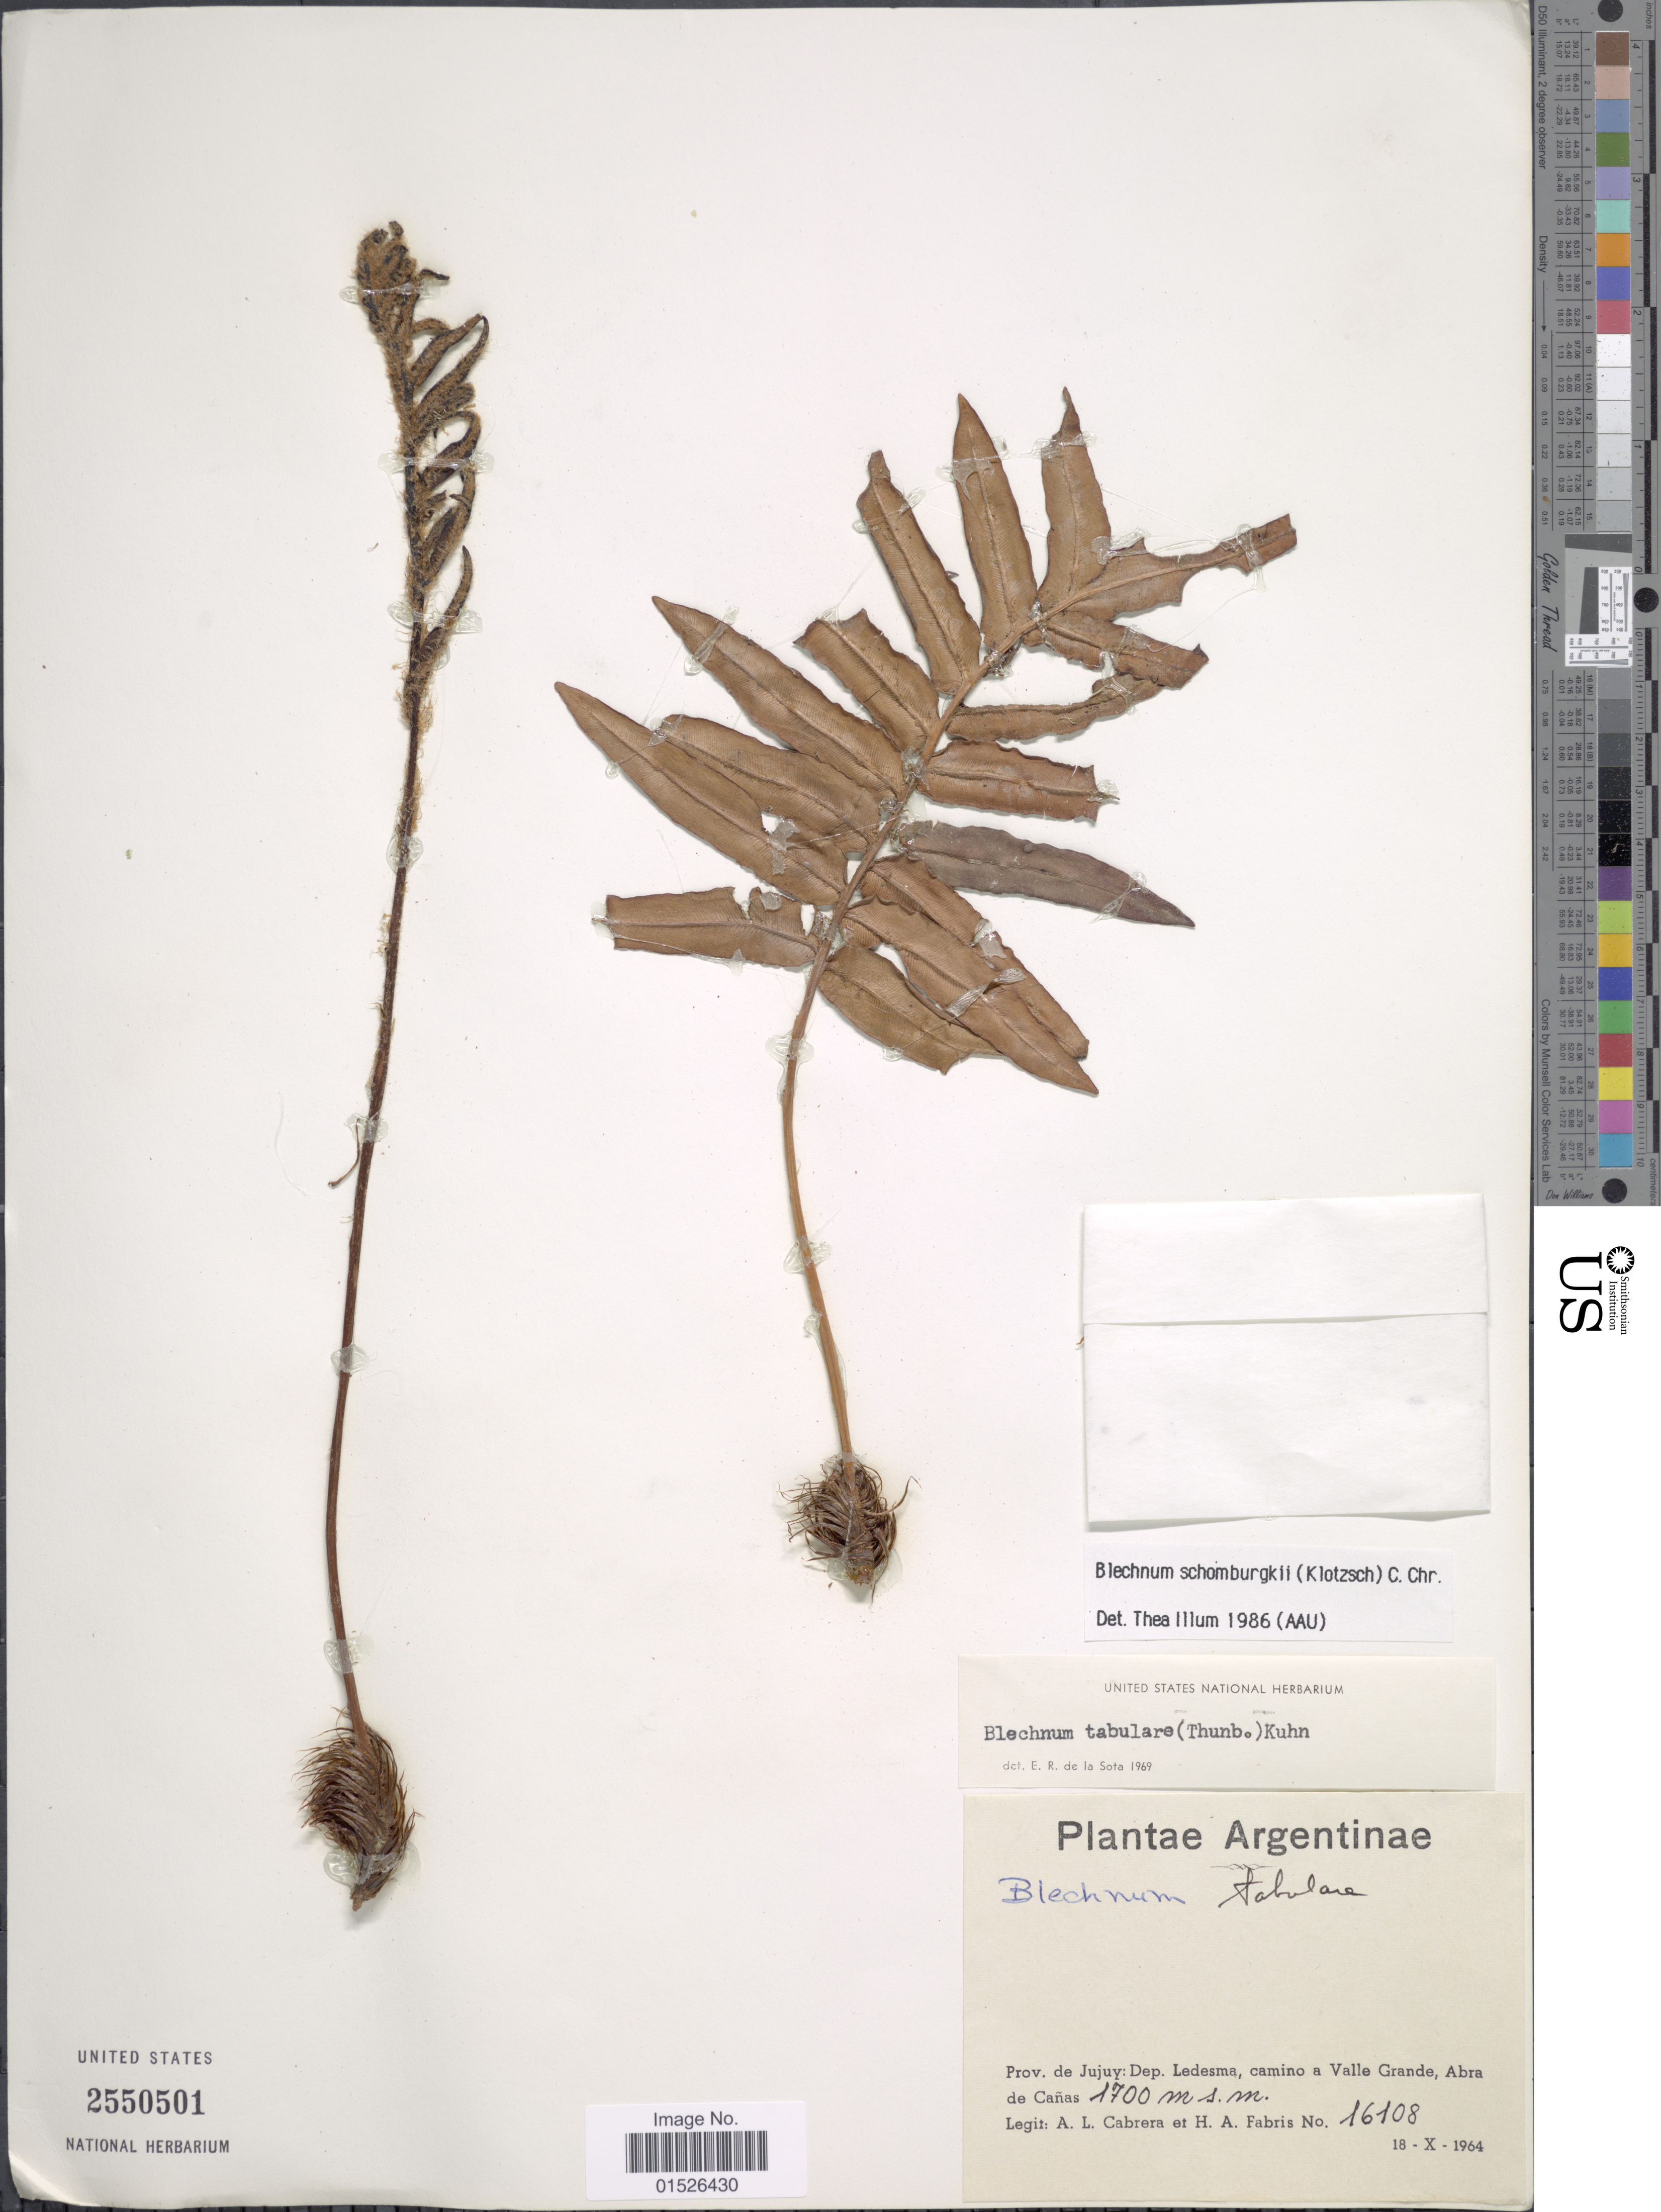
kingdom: Plantae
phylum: Tracheophyta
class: Polypodiopsida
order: Polypodiales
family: Blechnaceae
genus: Blechnum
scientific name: Blechnum magellanicum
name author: Mett.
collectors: A. L. Cabrera & H. A. Fabris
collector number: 16108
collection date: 1964-10-18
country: Argentina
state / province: Jujuy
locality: Argentinae, Prov. de Jujuy: Dep. Ledesma, camino a Valle Grande, Abra de Canas.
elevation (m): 1700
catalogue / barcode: US 2550501